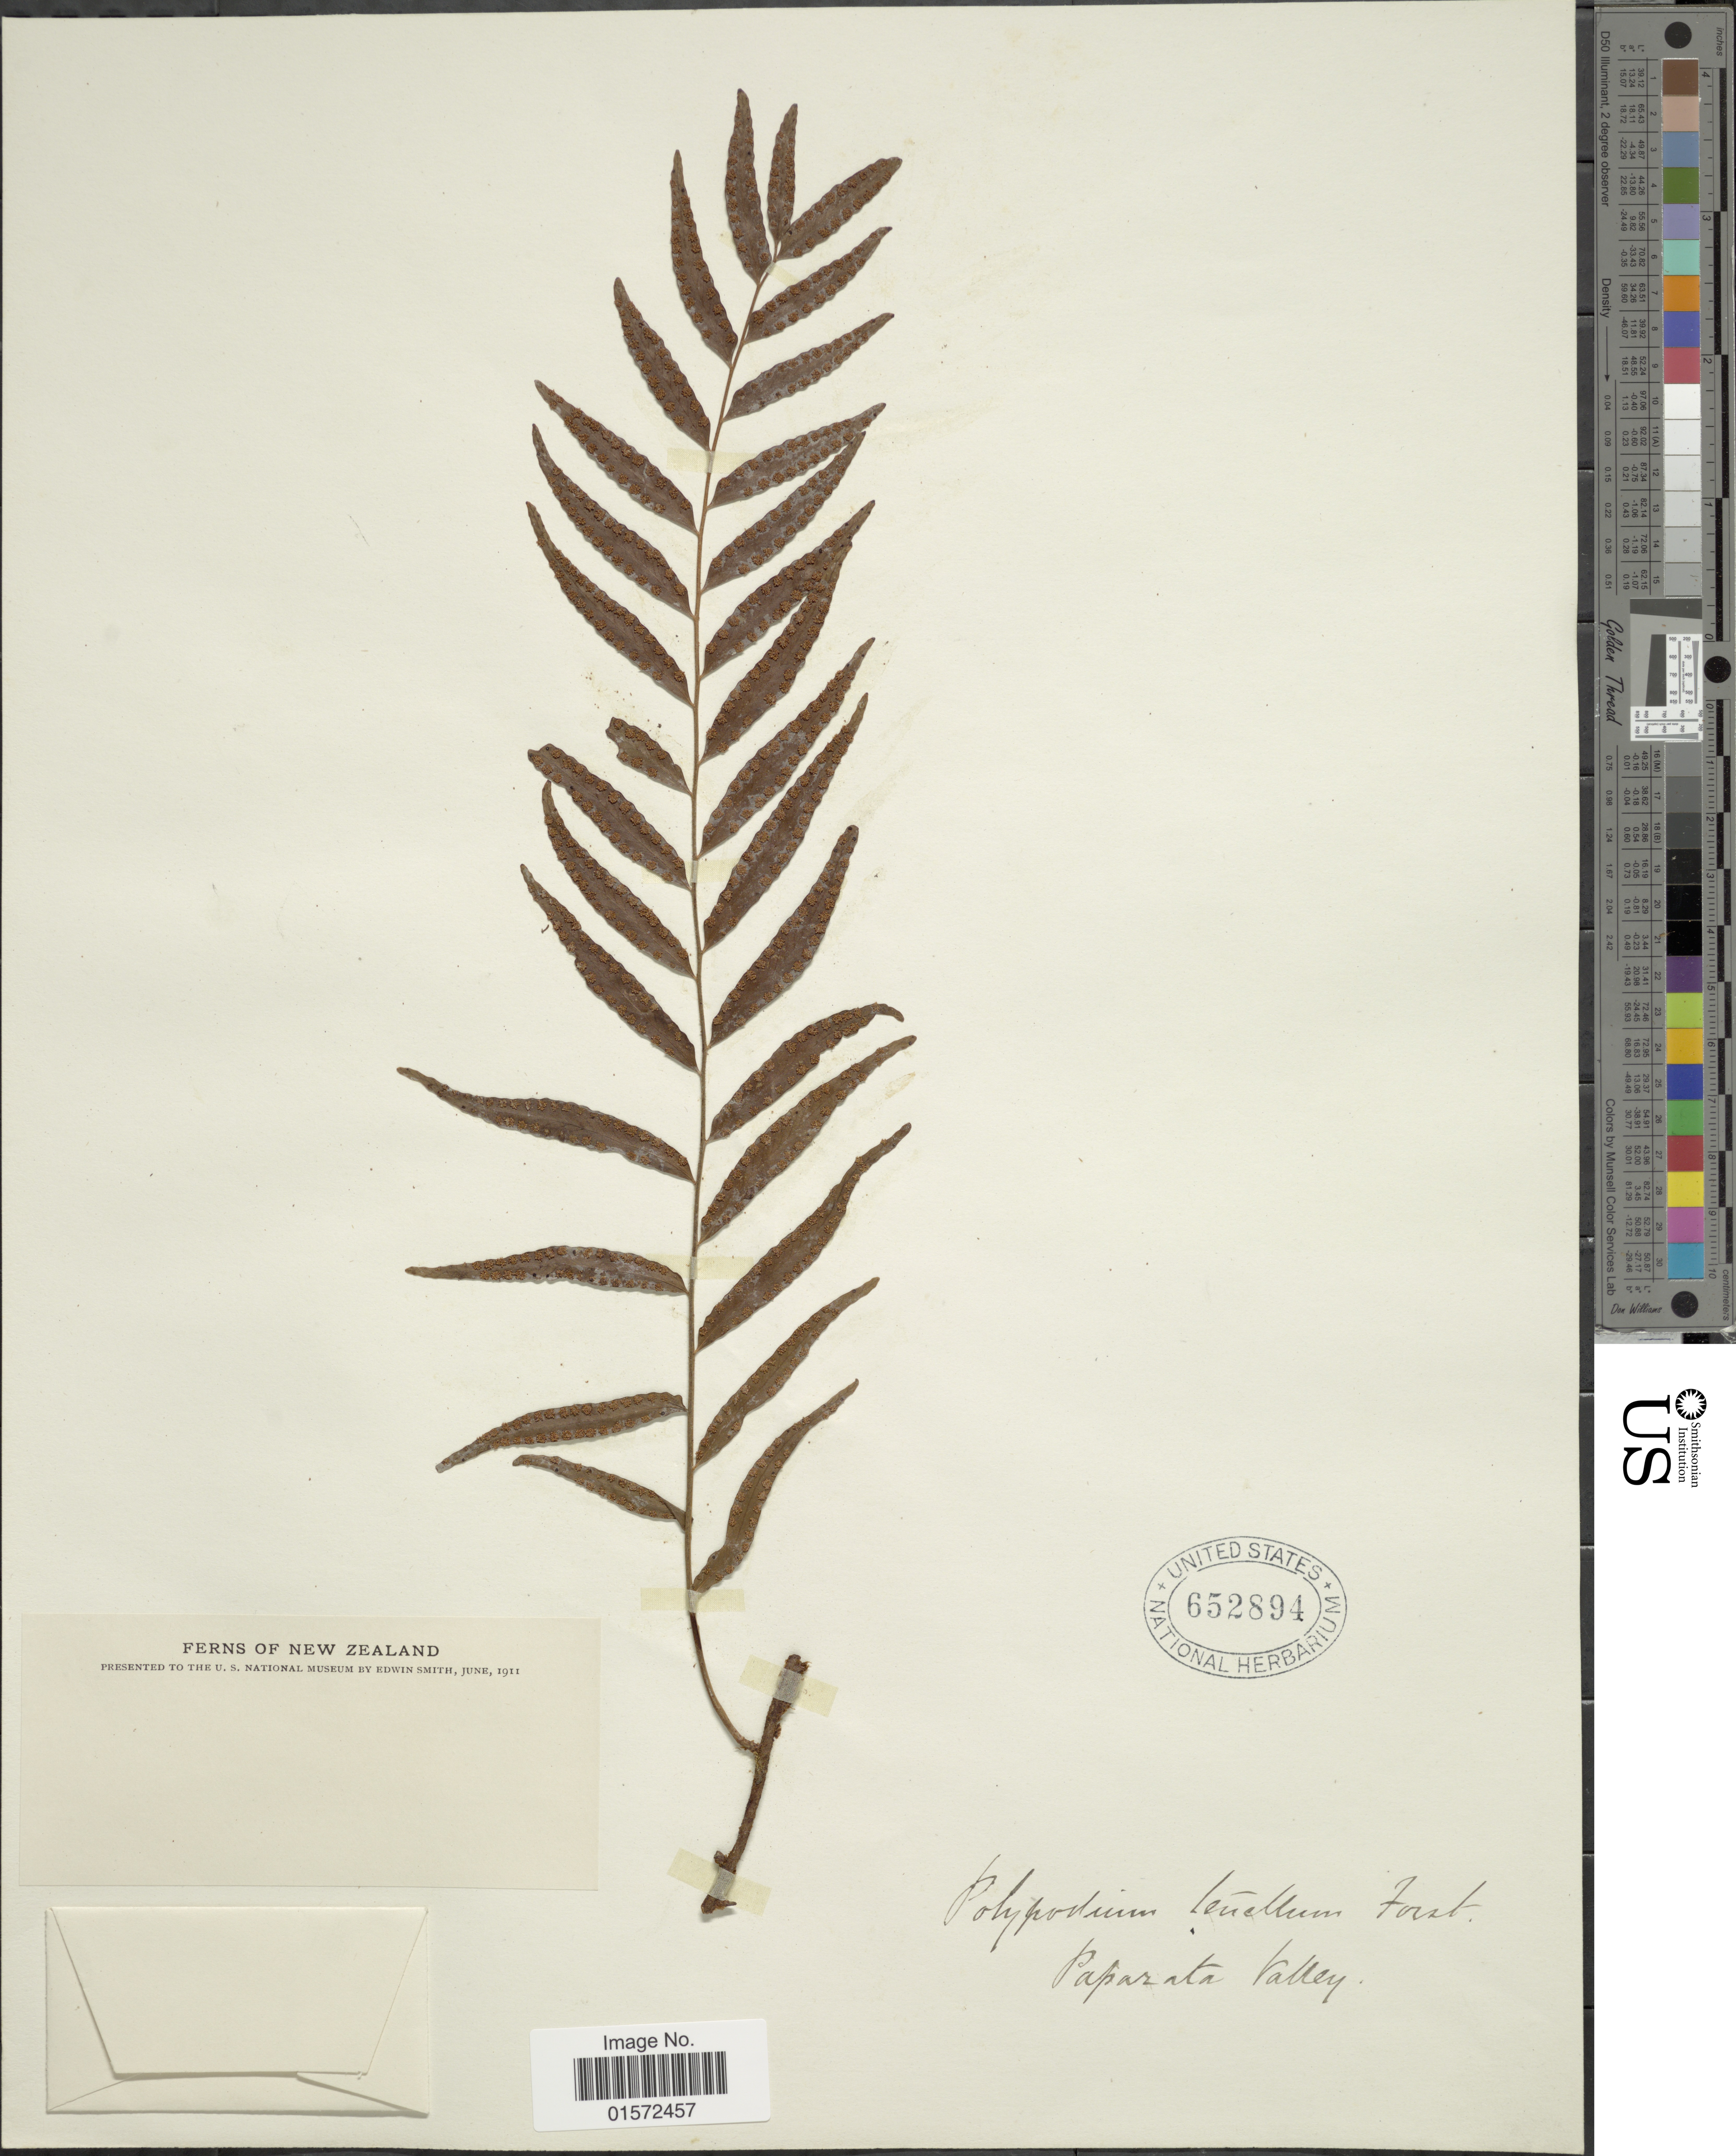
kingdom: Plantae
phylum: Tracheophyta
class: Polypodiopsida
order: Polypodiales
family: Tectariaceae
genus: Arthropteris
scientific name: Arthropteris tenella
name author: (G. Forst.) J. Sm. ex Hook. f.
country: New Zealand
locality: Paparata Valley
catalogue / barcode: US 652894